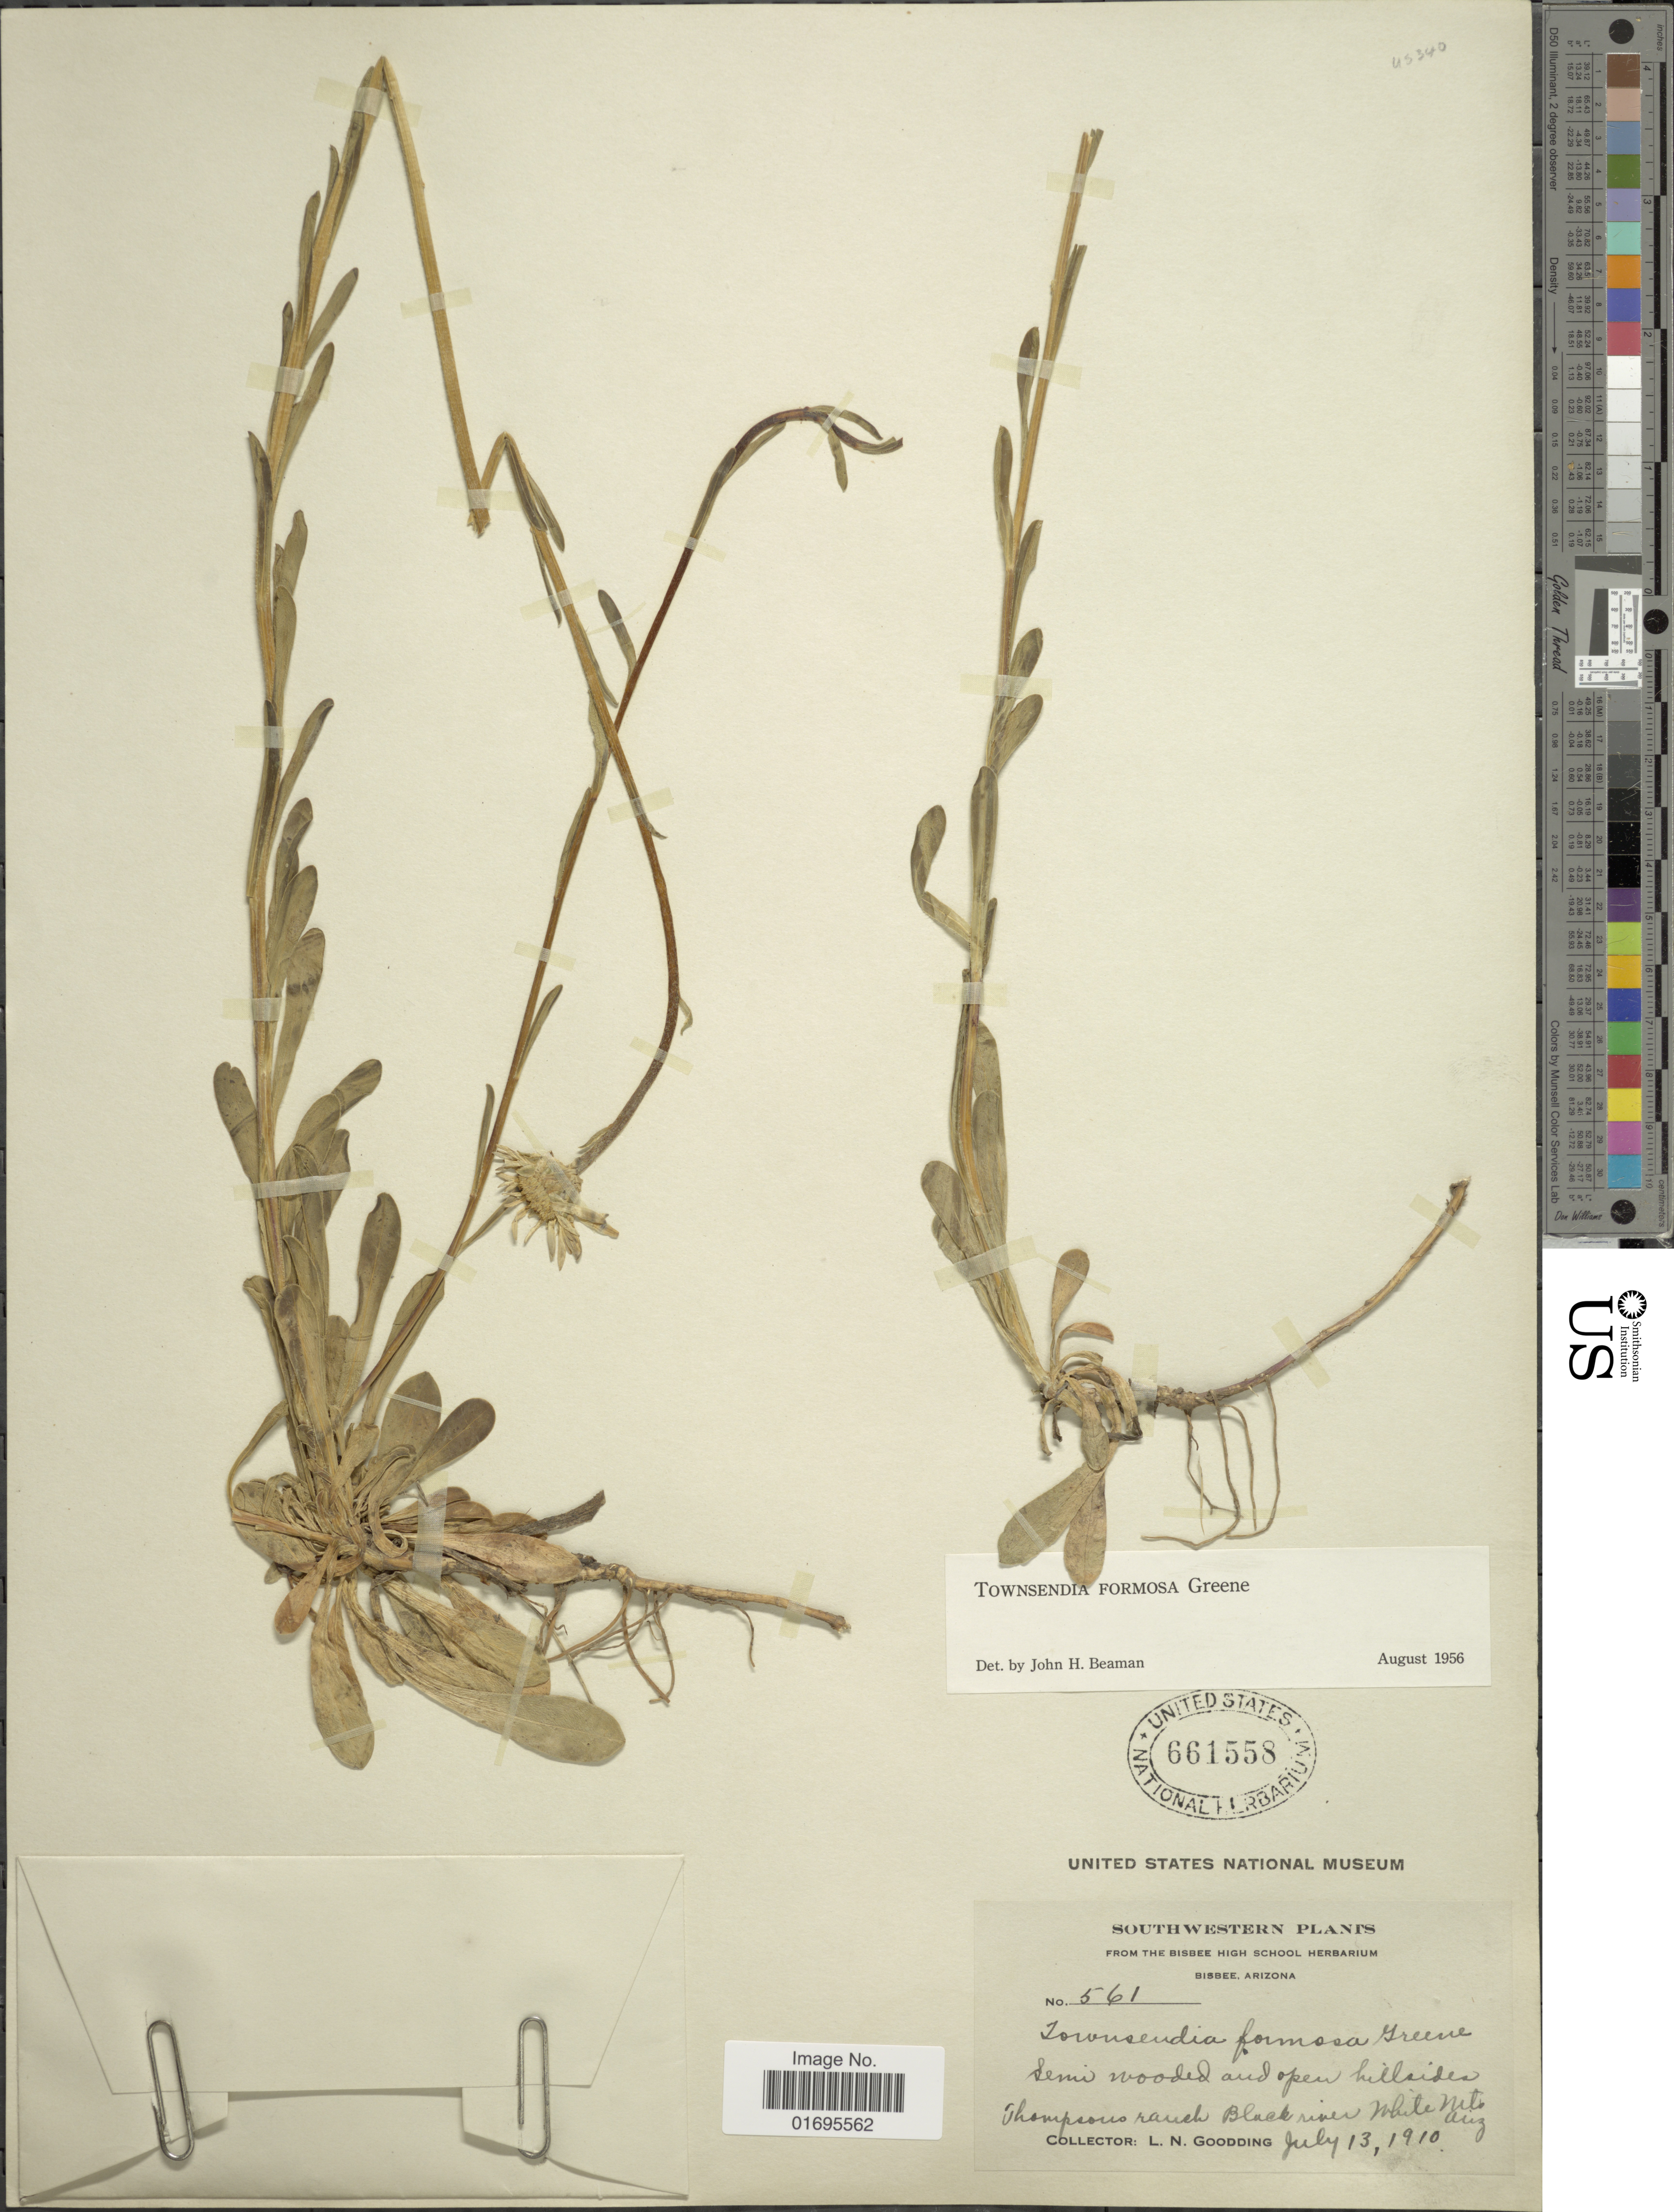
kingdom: Plantae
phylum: Tracheophyta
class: Magnoliopsida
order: Asterales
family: Asteraceae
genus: Townsendia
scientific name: Townsendia formosa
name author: Greene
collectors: L. N. Goodding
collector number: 561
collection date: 1910-07-13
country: United States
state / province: Arizona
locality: Southwestern, Bisbee, semi wooded and open hilllsides, Thompsons rach Black River White Mts.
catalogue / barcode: US 661558